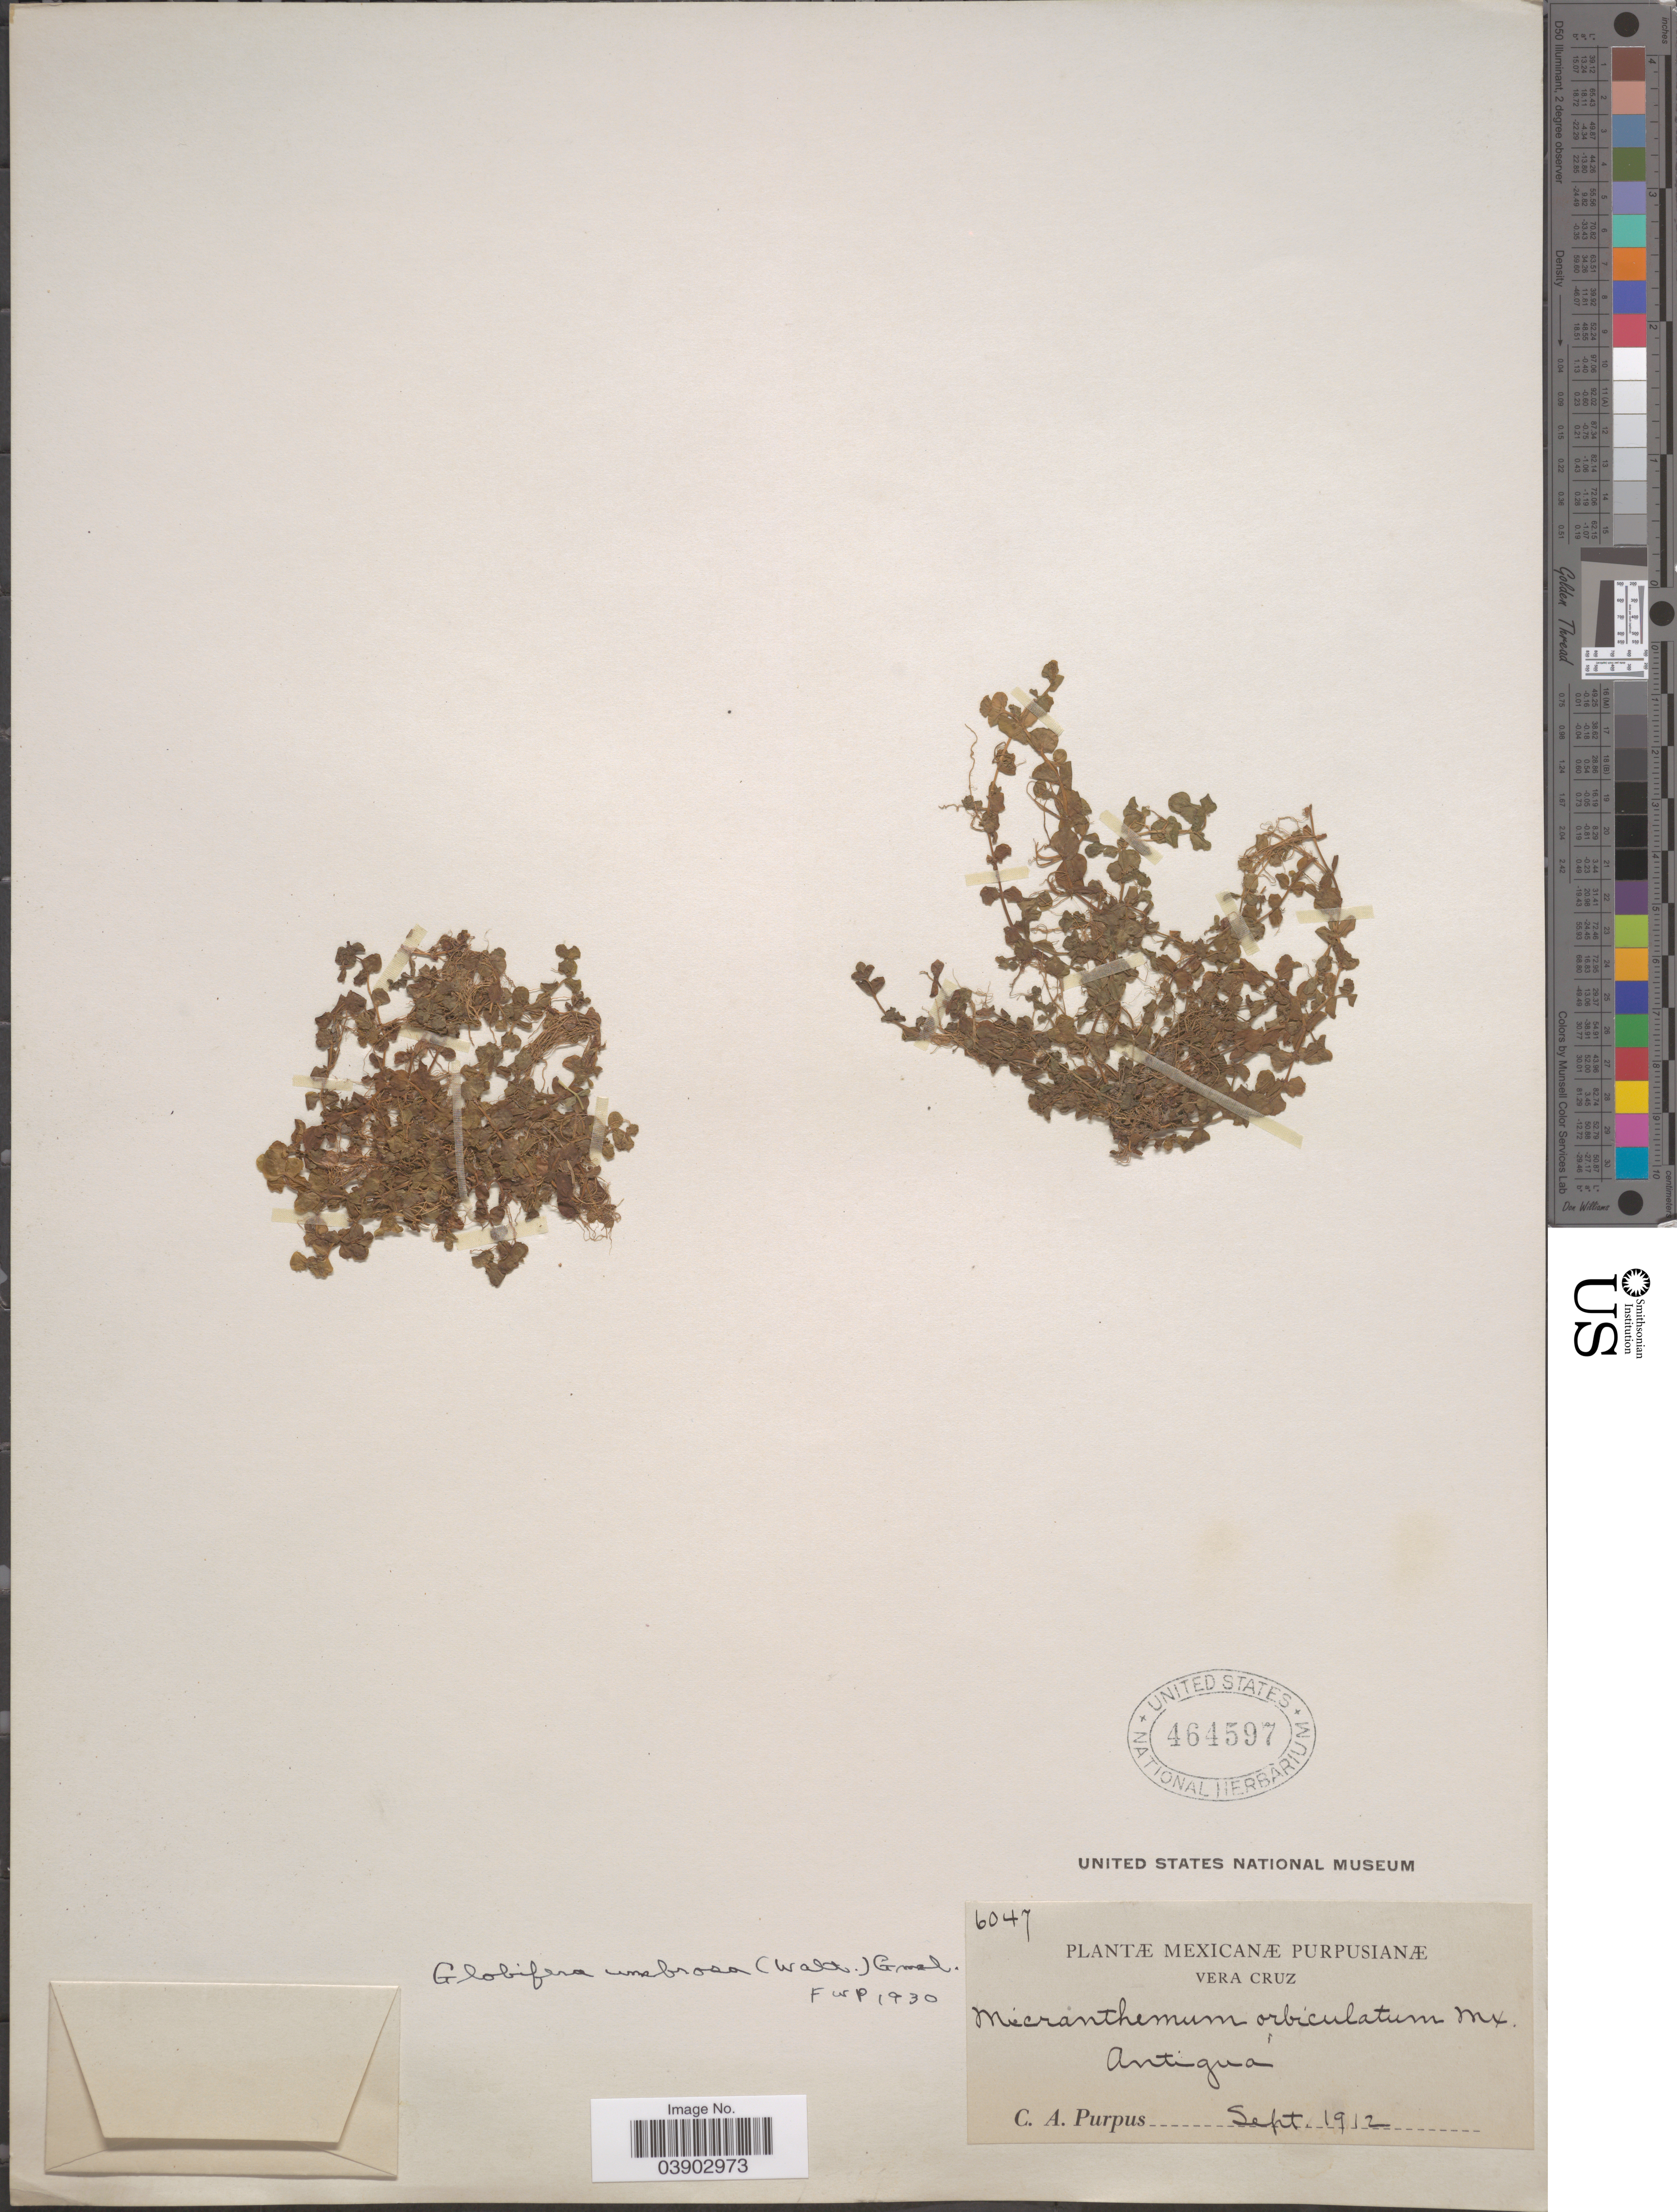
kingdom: Plantae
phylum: Tracheophyta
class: Magnoliopsida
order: Lamiales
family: Linderniaceae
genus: Micranthemum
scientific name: Micranthemum orbiculatum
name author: Michx.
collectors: C. A. Purpus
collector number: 6047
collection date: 1912-09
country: Mexico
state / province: Veracruz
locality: Vera Cruz. Antigua.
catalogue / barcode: US 464597